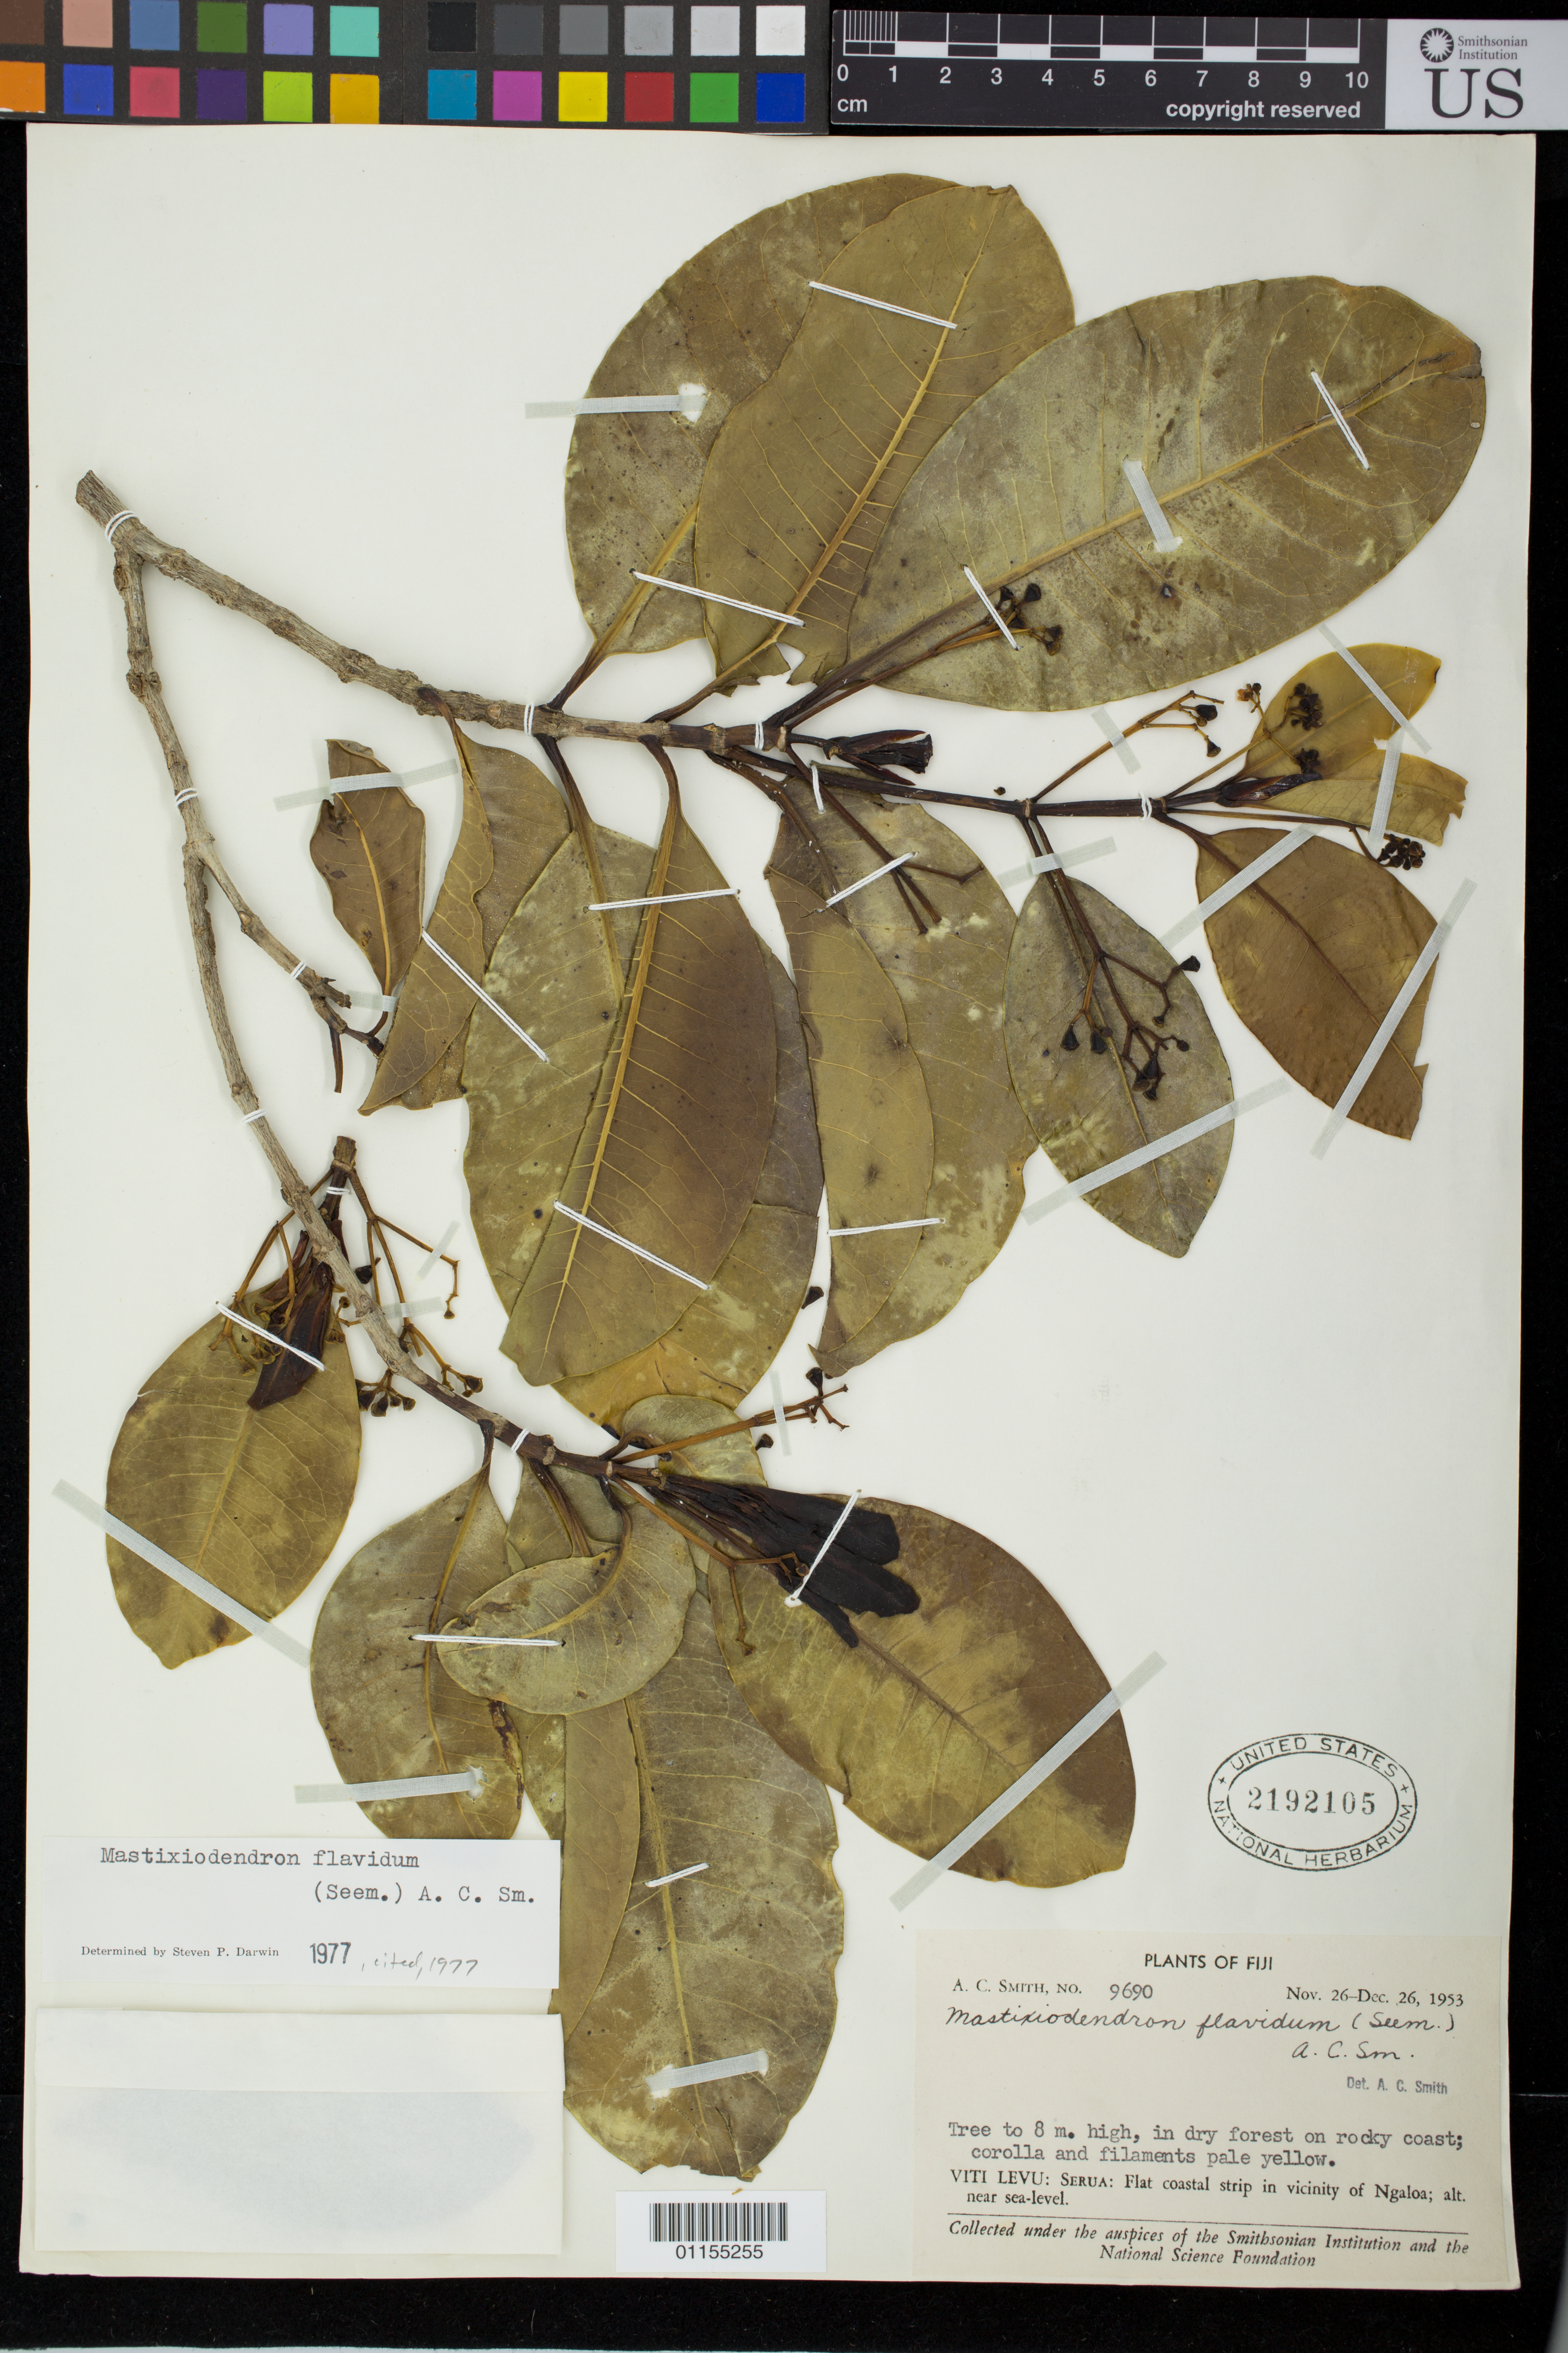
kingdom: Plantae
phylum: Tracheophyta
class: Magnoliopsida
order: Gentianales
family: Rubiaceae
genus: Mastixiodendron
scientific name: Mastixiodendron flavidum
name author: (Seem.) A.C. Sm.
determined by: Darwin, S. P.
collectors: A. C. Smith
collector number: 9690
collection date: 1953-11-26/1953-12-26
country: Fiji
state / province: Serua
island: Viti Levu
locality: flat coastal strip in the vicinity of Ngaloa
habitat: Dry forest.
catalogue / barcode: US 2192105